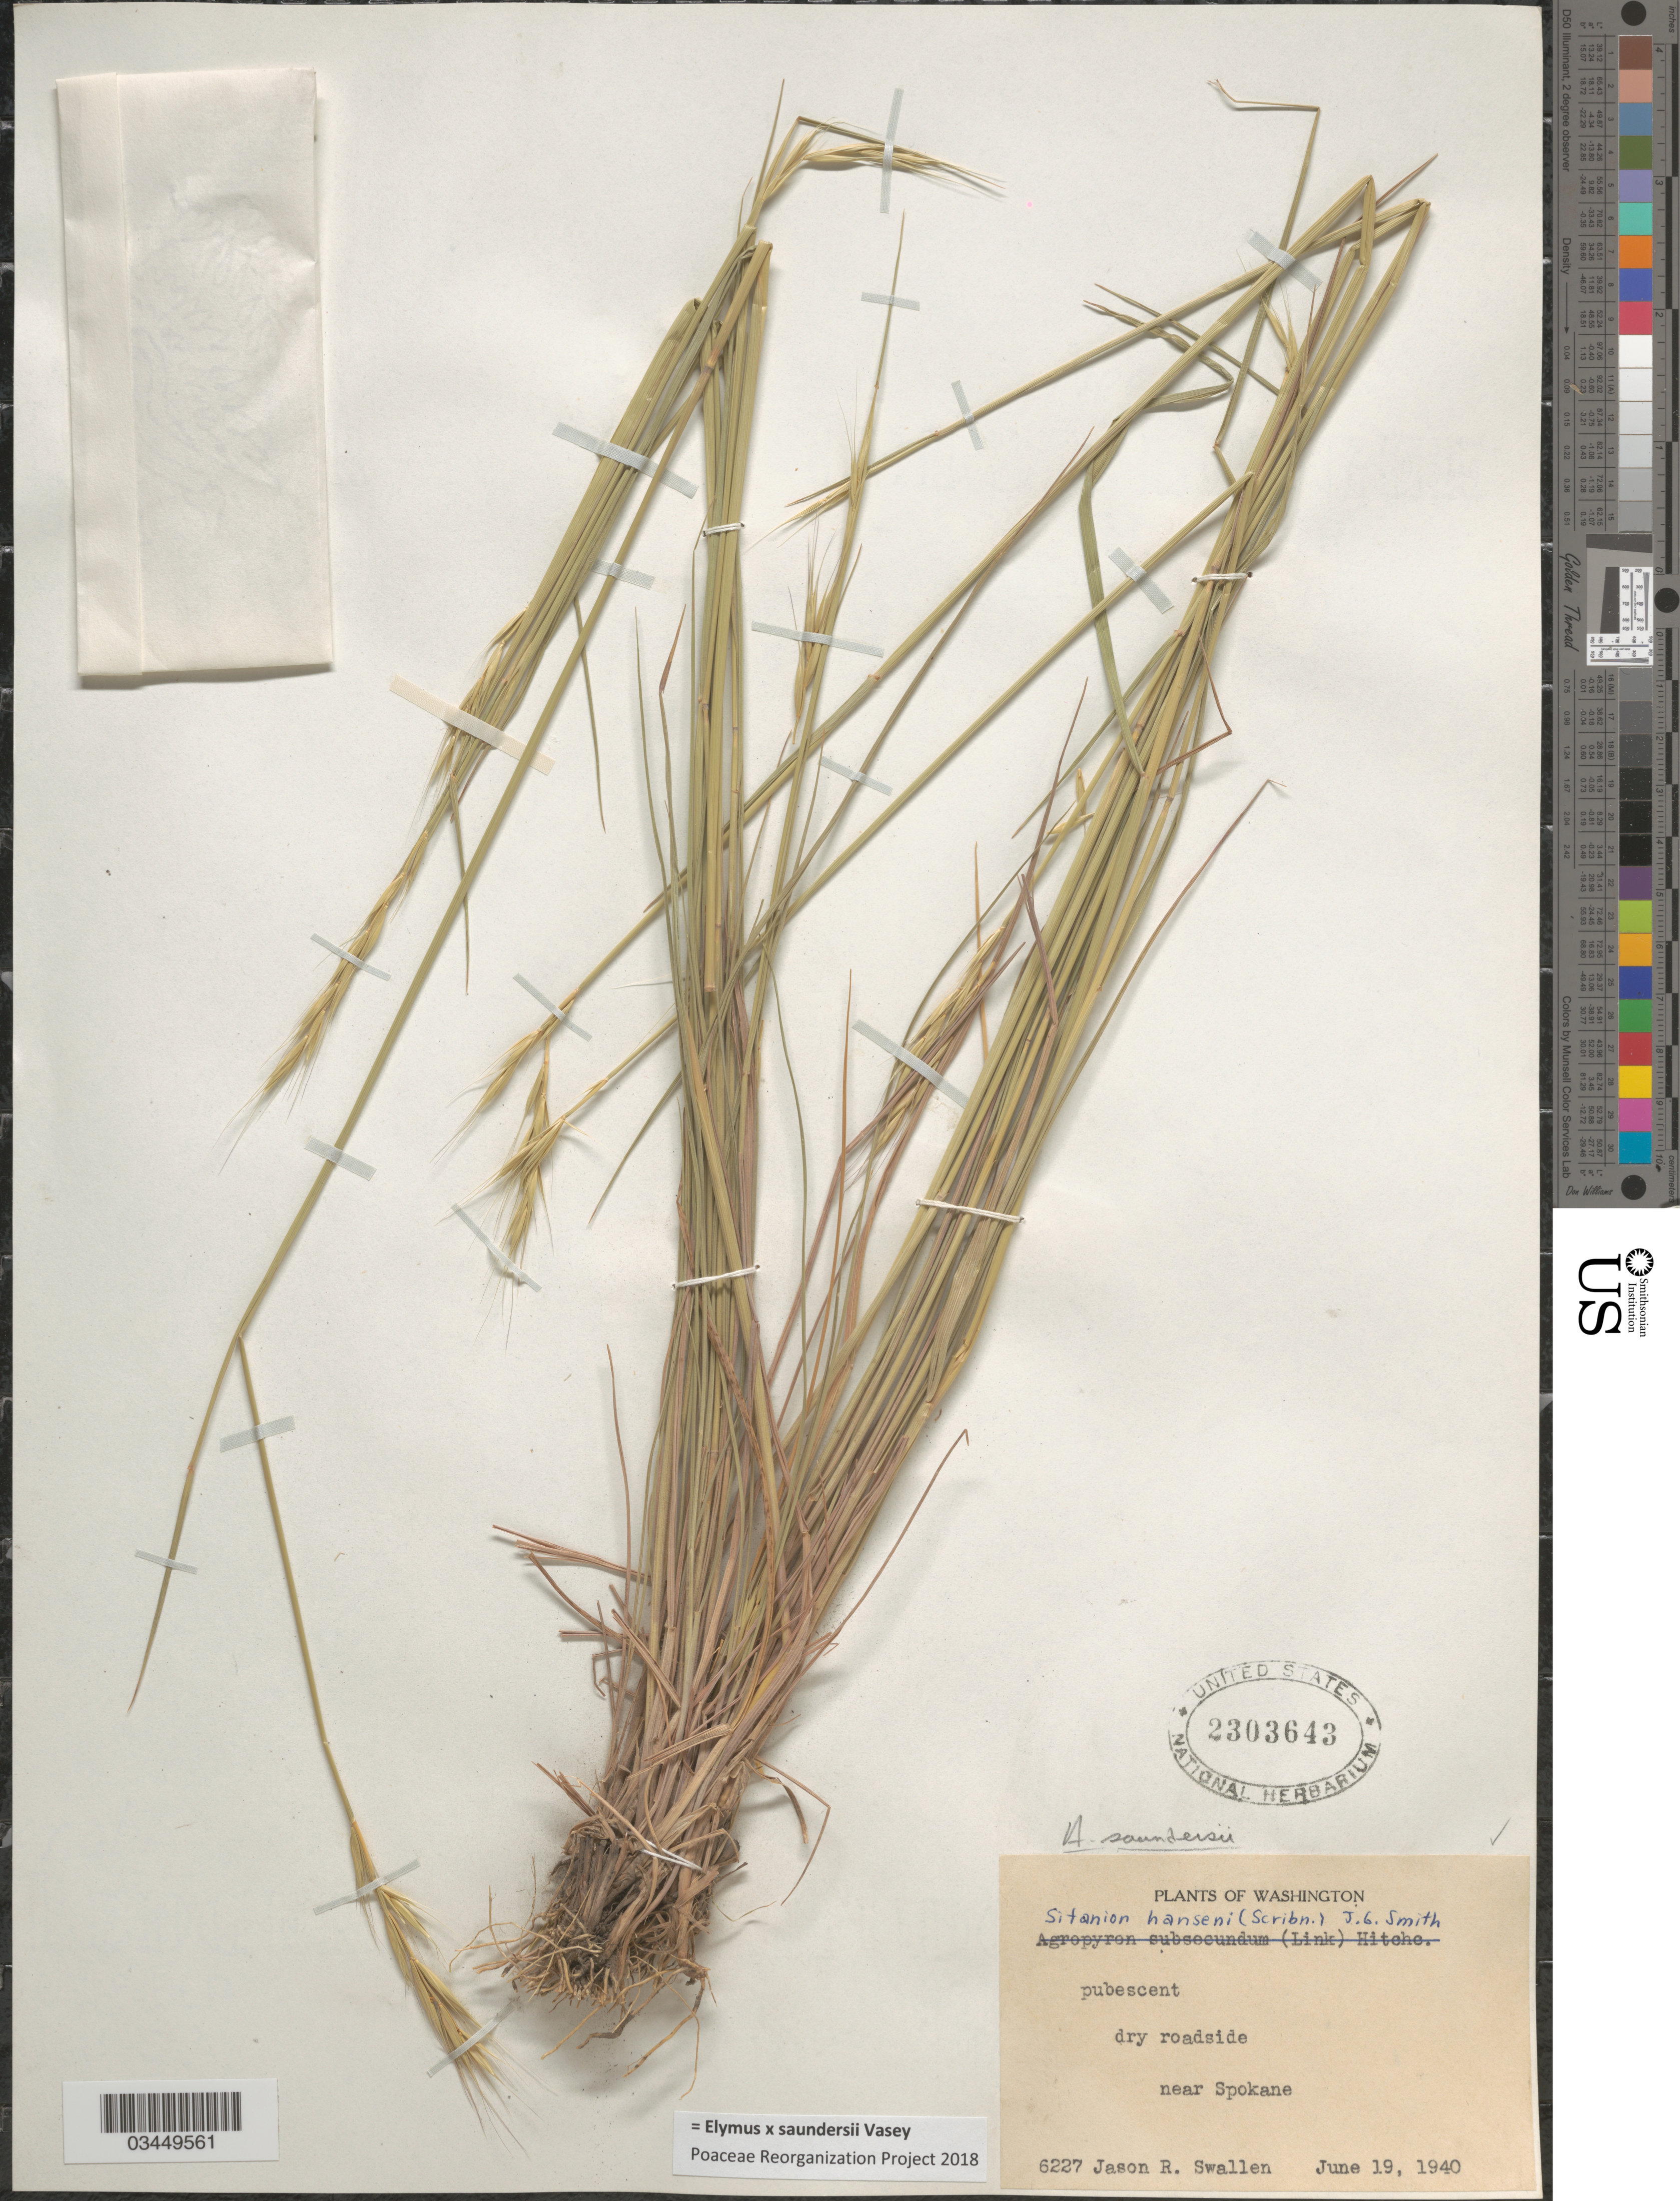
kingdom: Plantae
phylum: Tracheophyta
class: Liliopsida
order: Poales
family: Poaceae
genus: Elymus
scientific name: Elymus x saundersii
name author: Vasey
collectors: J. R. Swallen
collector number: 6227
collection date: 1940-06-19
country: United States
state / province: Washington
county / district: Spokane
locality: Dry roadside near Spokane.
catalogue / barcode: US 2303643